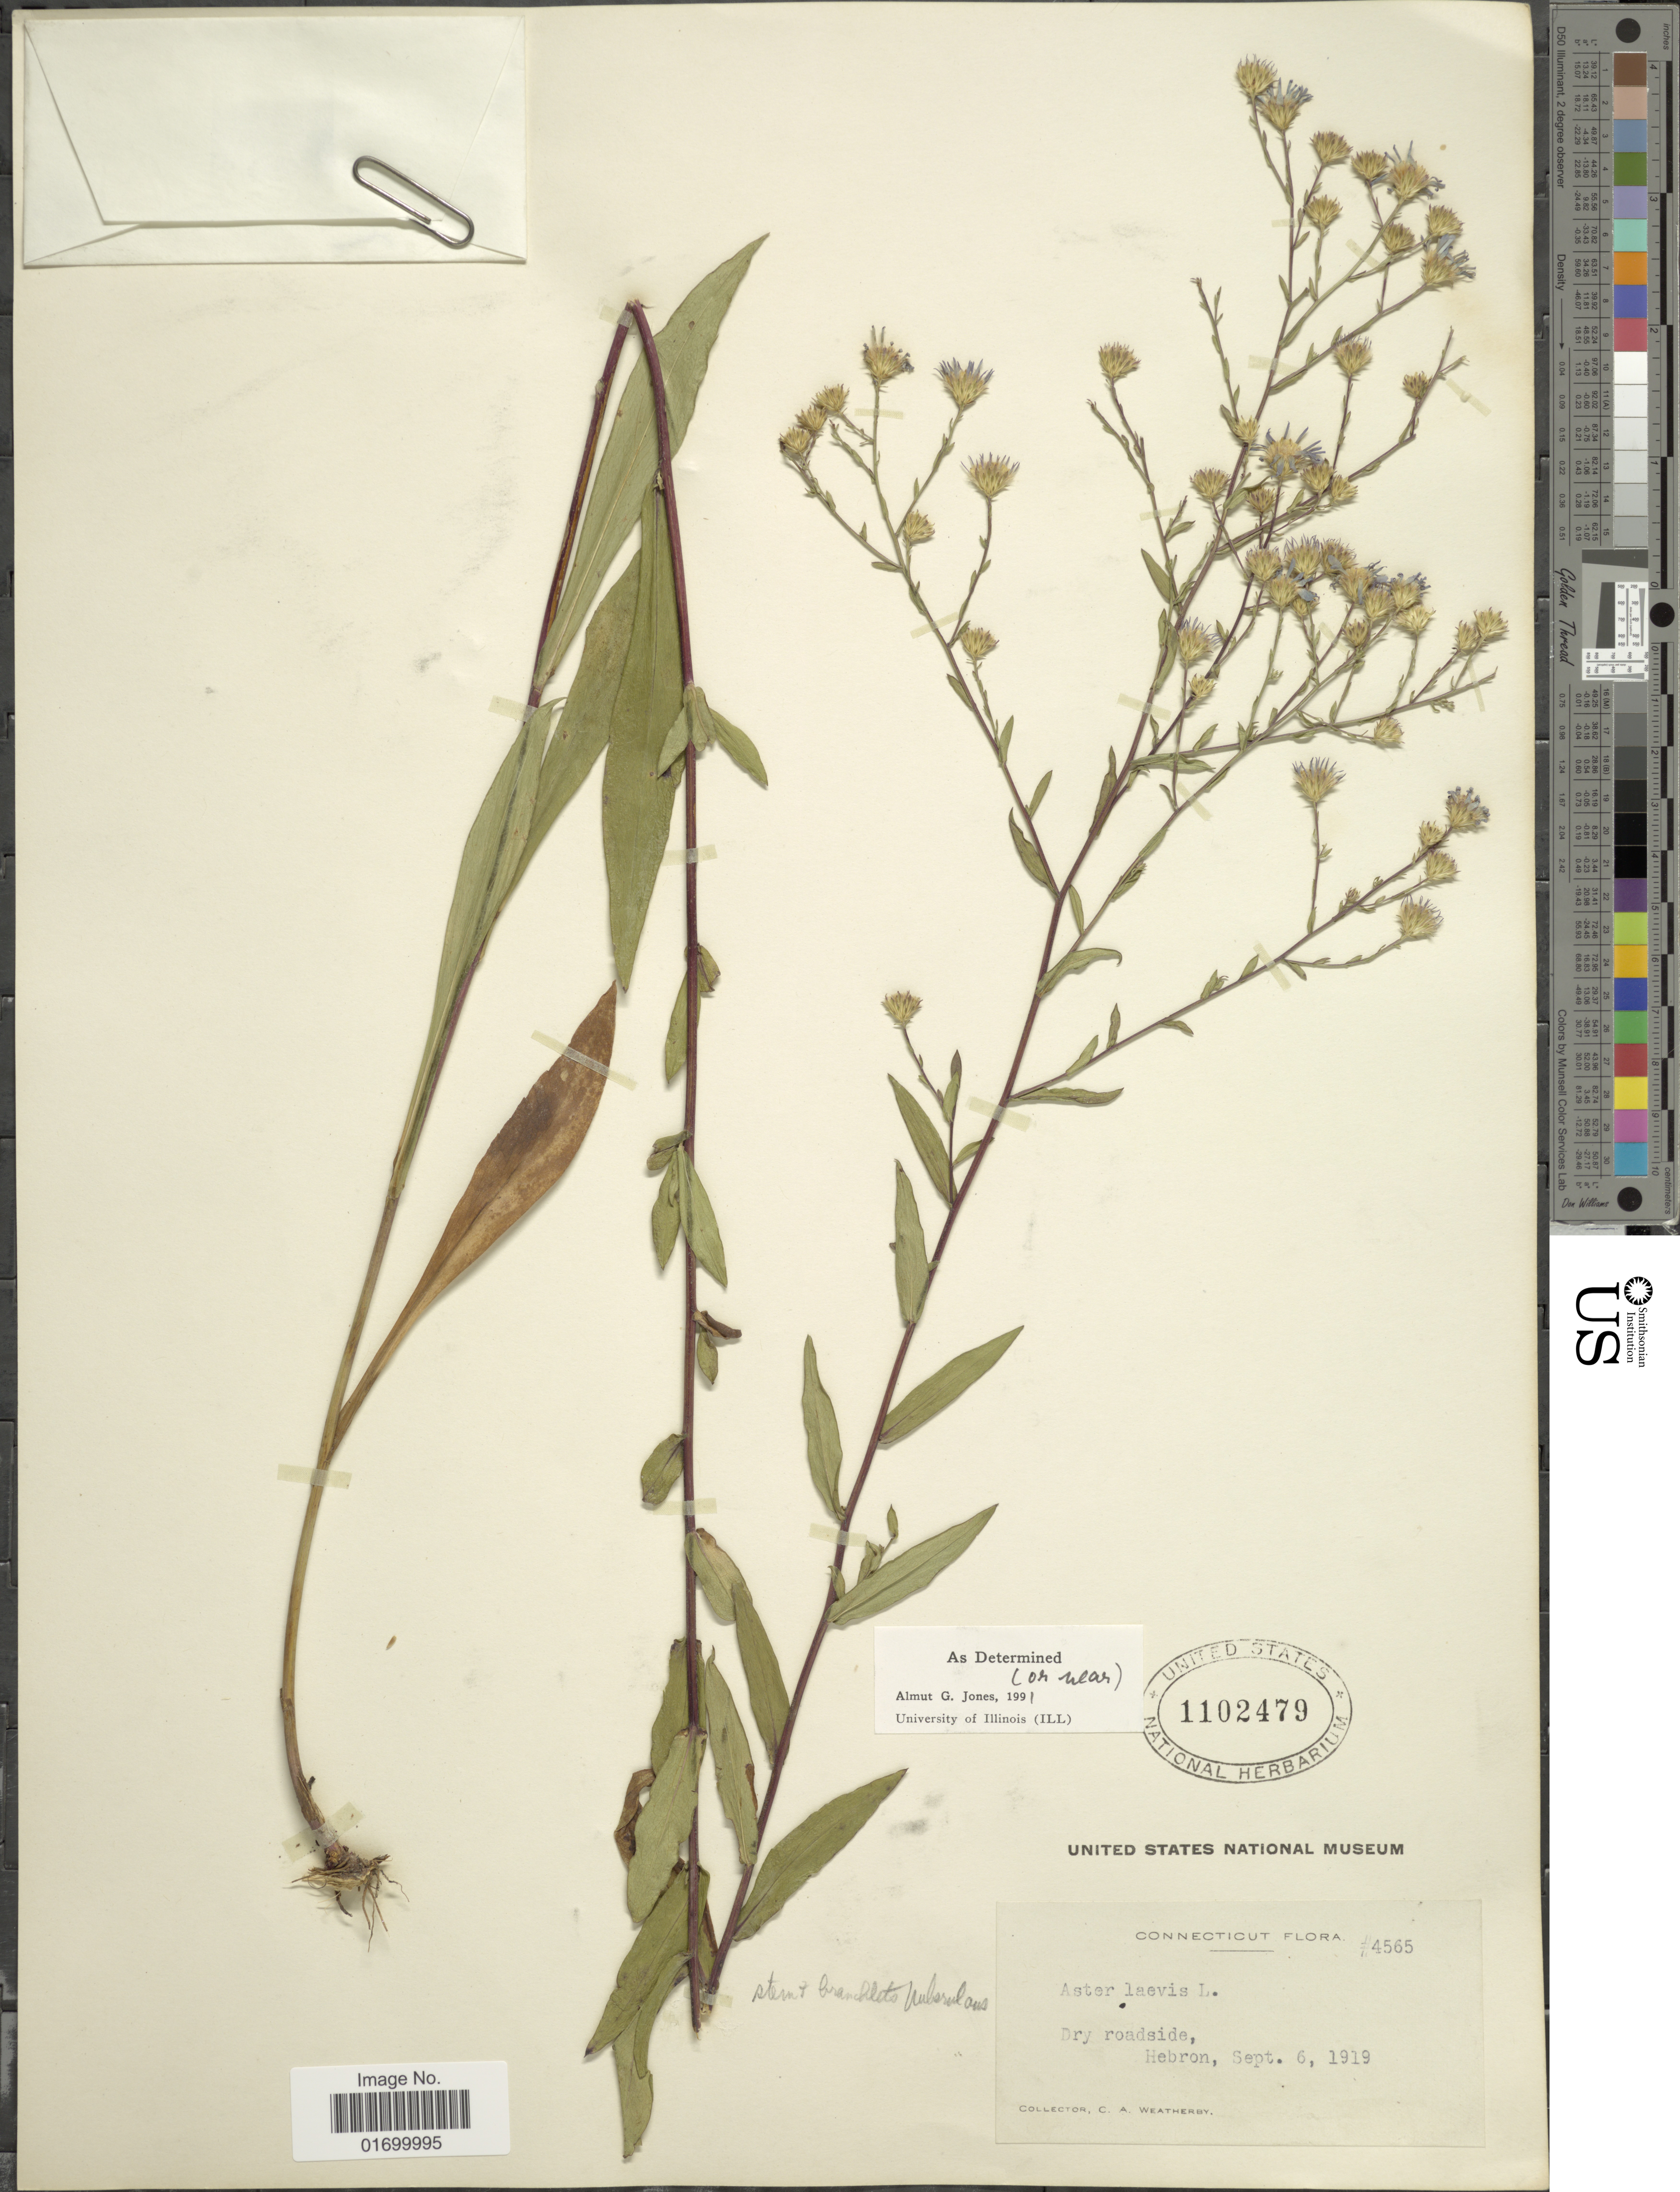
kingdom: Plantae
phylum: Tracheophyta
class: Magnoliopsida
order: Asterales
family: Asteraceae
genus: Symphyotrichum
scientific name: Symphyotrichum laeve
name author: (L.) Á. Löve & D. Löve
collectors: C. A. Weatherby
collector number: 4565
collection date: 1919-09-06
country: United States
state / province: Connecticut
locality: Dry roadside, Hebron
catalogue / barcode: US 1102479